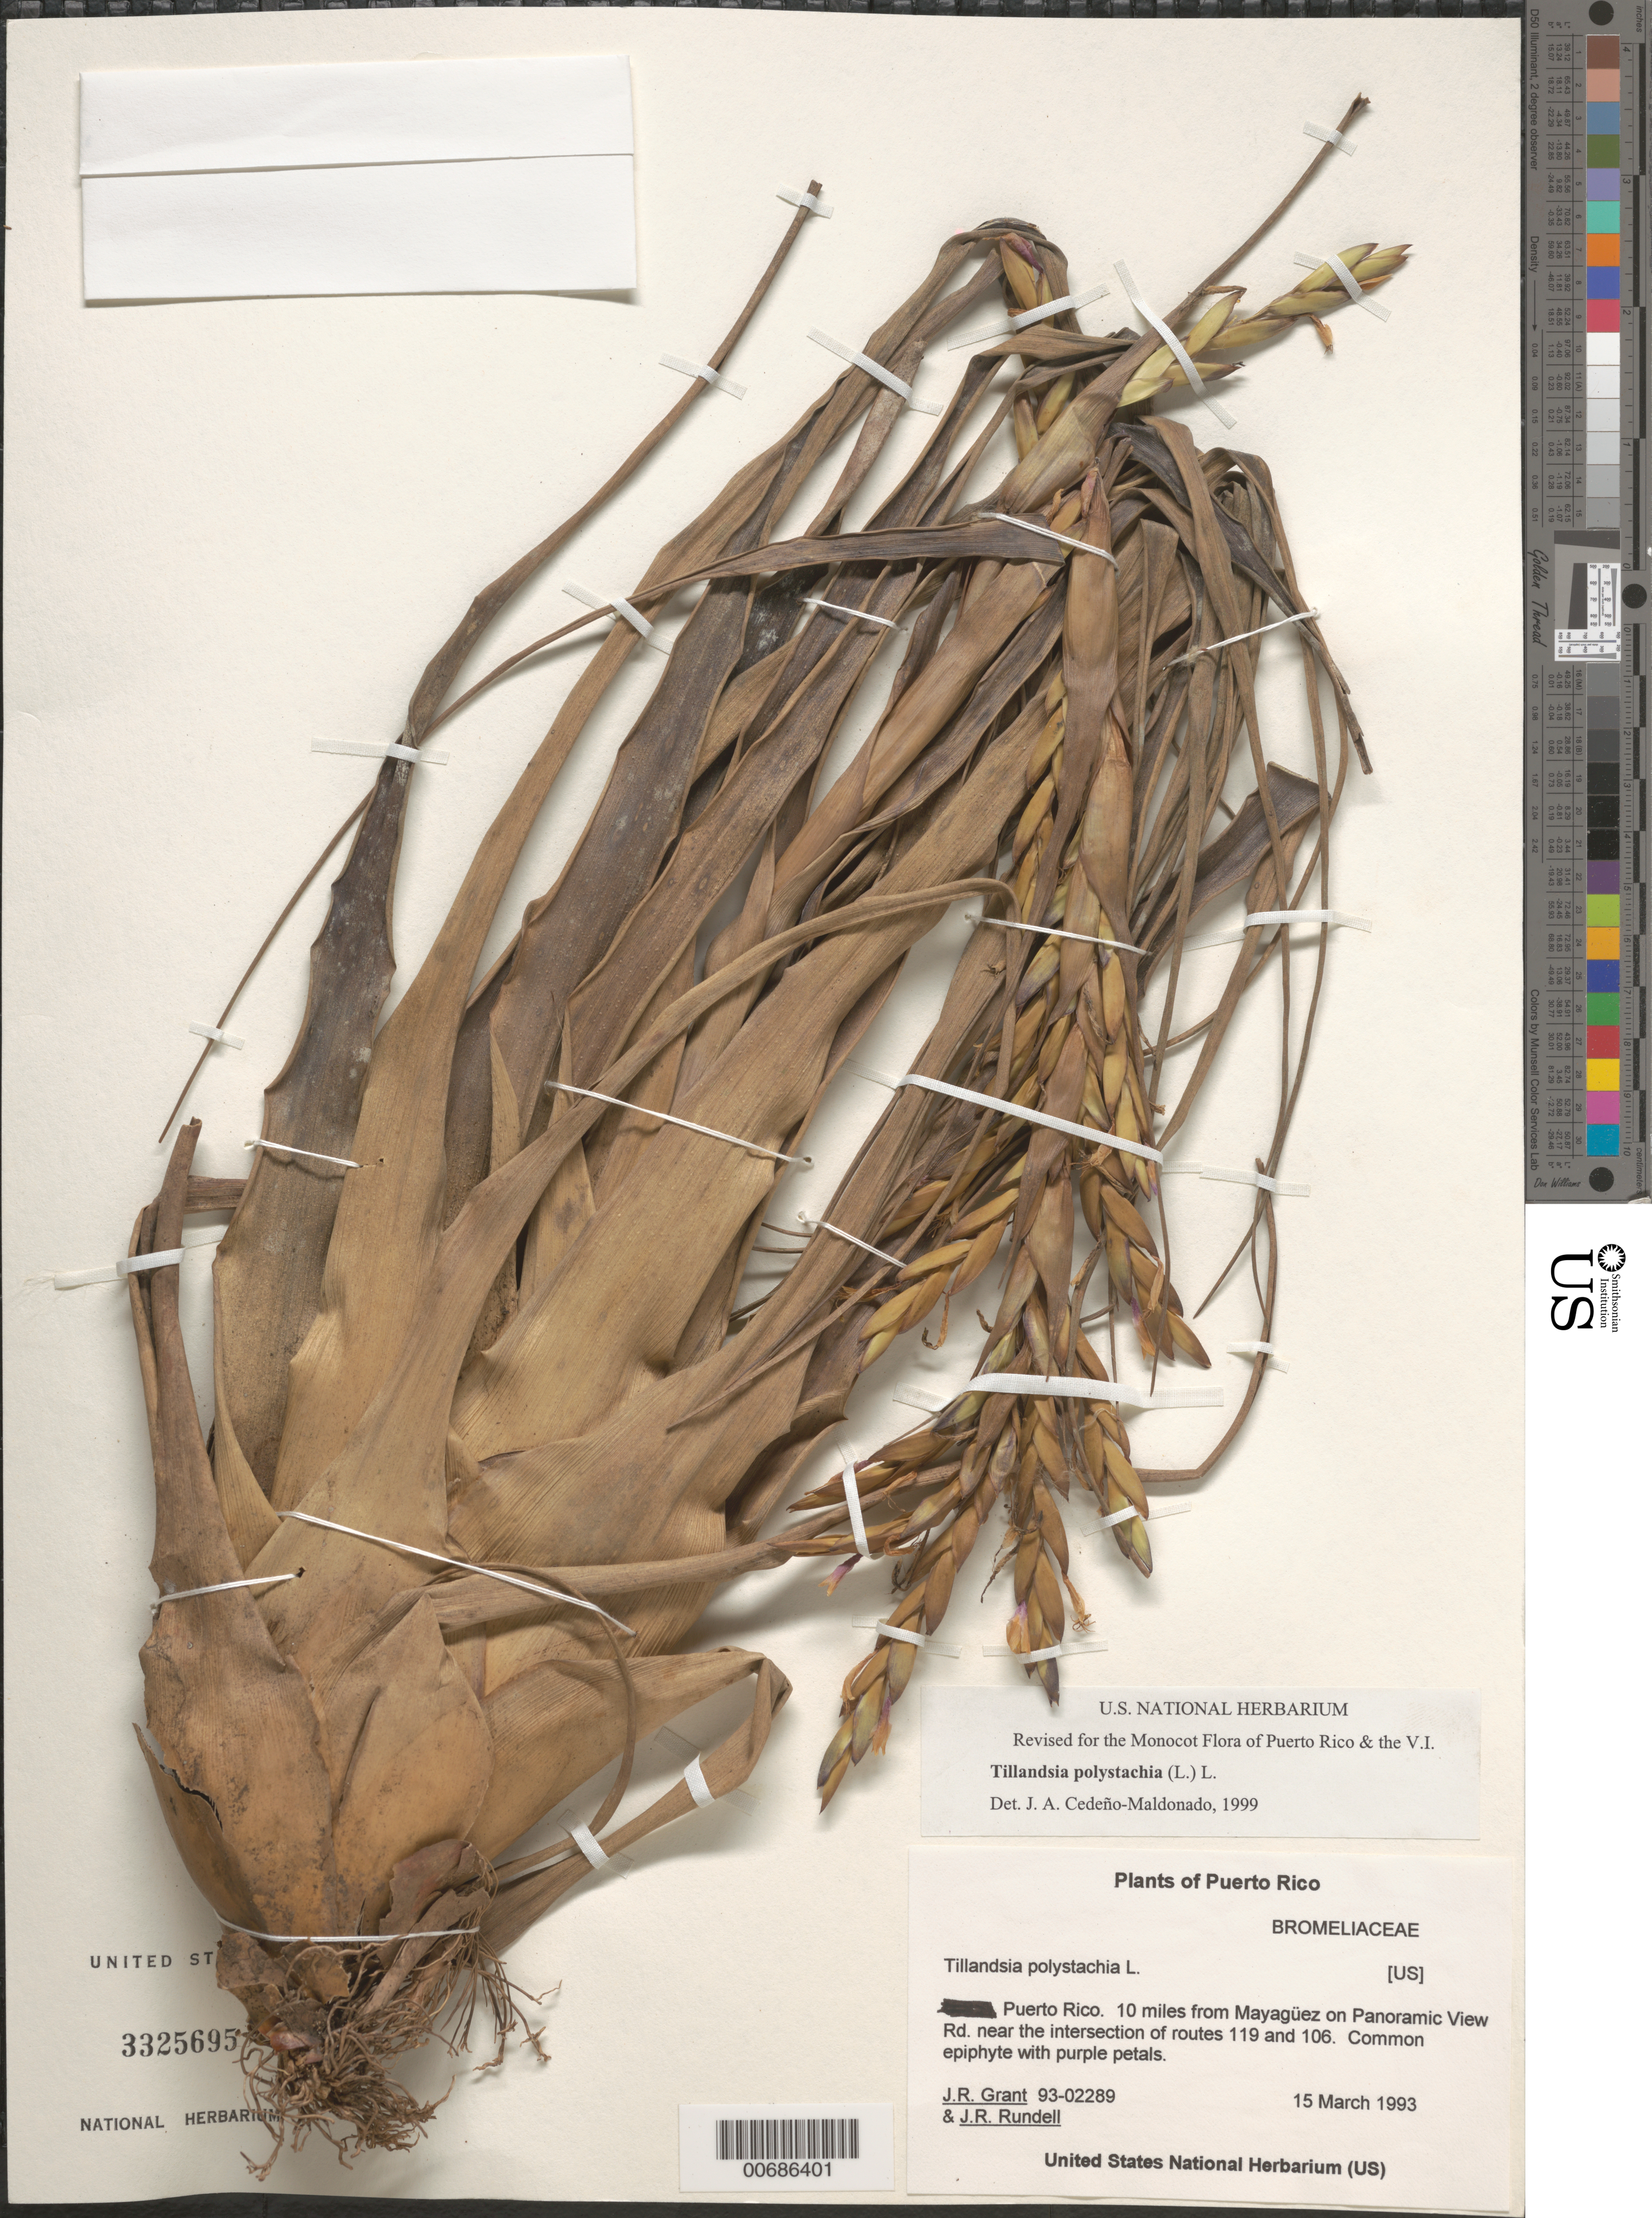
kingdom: Plantae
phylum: Tracheophyta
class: Liliopsida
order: Poales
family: Bromeliaceae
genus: Tillandsia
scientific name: Tillandsia polystachia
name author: (L.) L.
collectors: J. R. Grant & J. R. Rundell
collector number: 93-02289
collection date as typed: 15 Mar 1993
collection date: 1993-03-15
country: Puerto Rico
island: Greater Antilles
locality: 10 mi. from Mayagüez on Panoramic View Rd. near the intersection of routes 119 and 106.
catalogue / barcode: US 3325695